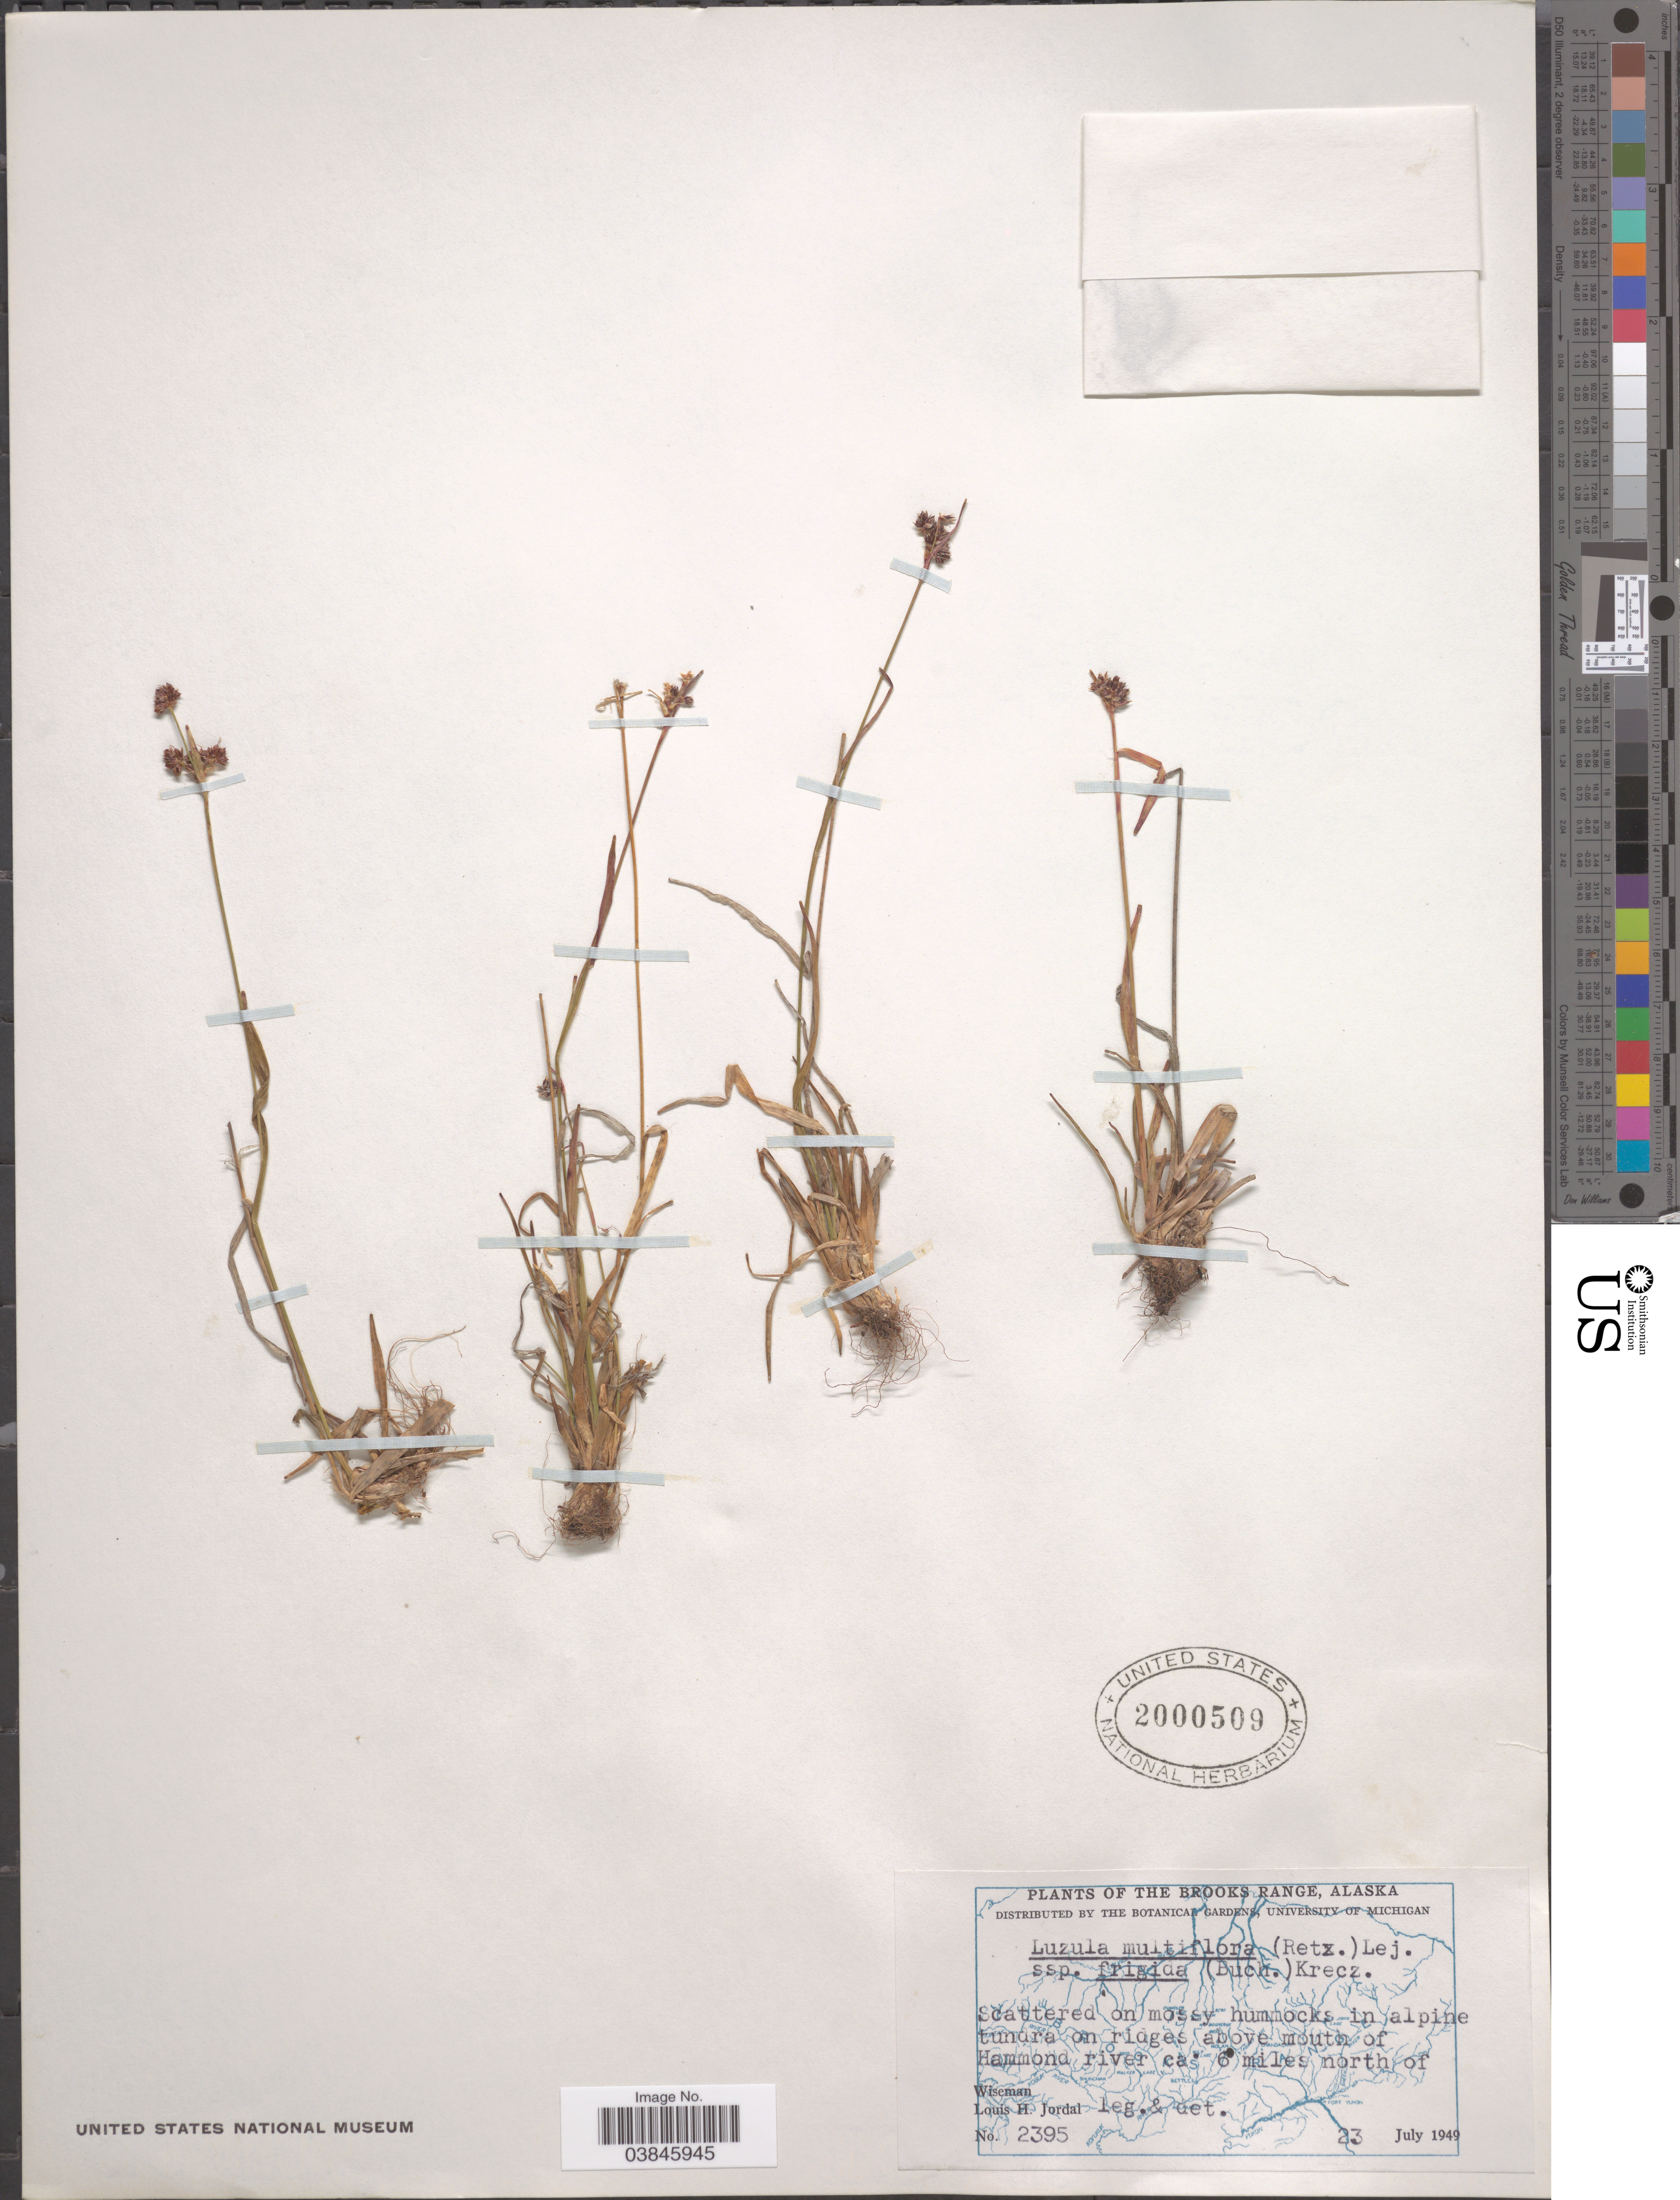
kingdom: Plantae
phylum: Tracheophyta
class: Liliopsida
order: Poales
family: Juncaceae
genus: Luzula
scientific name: Luzula multiflora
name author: (Ehrh.) Lej.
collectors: L. Jordal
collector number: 2395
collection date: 1949-07-23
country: United States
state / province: Alaska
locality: Brooks Range. Above mouth of Hammond river ca. 6 miles north of Wiseman.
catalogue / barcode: US 2000509